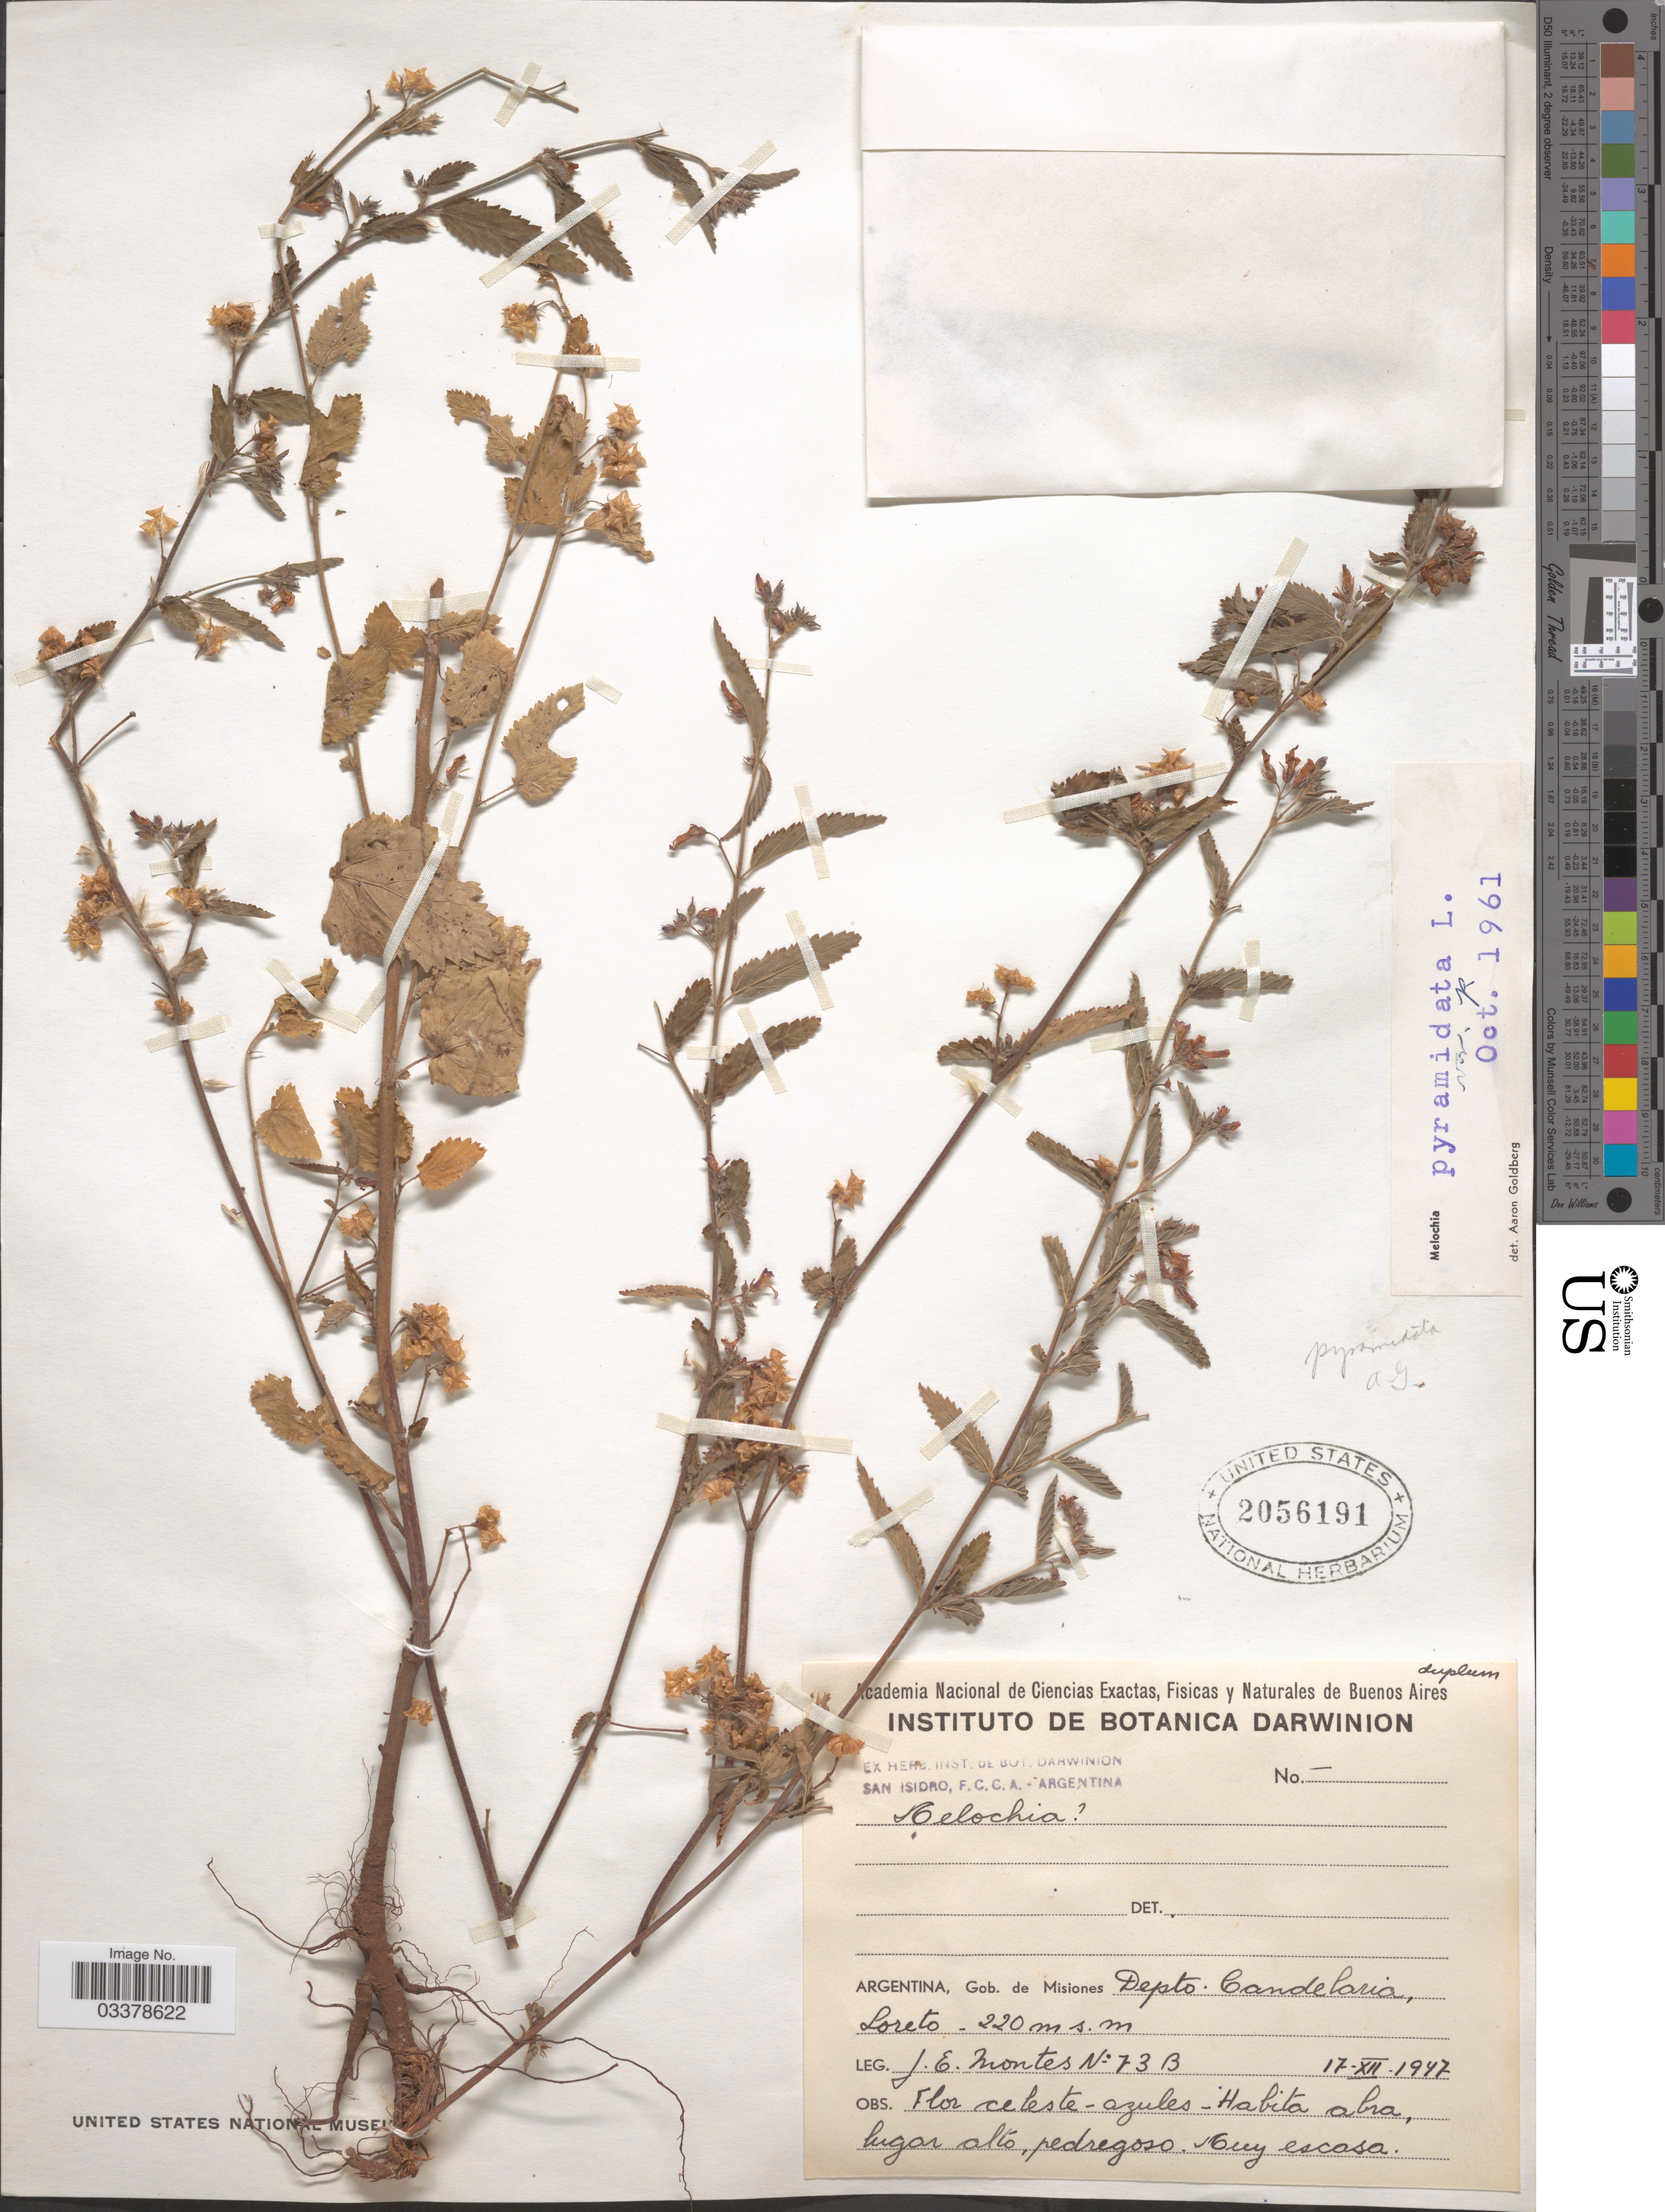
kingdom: Plantae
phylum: Tracheophyta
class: Magnoliopsida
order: Malvales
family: Malvaceae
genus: Melochia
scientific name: Melochia pyramidata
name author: L.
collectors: J. E. Montes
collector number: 73 B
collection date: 1947-12-17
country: Argentina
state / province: Misiones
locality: Gob. de Misiones. Depto. Candelaria, Loreto.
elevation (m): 220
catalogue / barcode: US 2056191